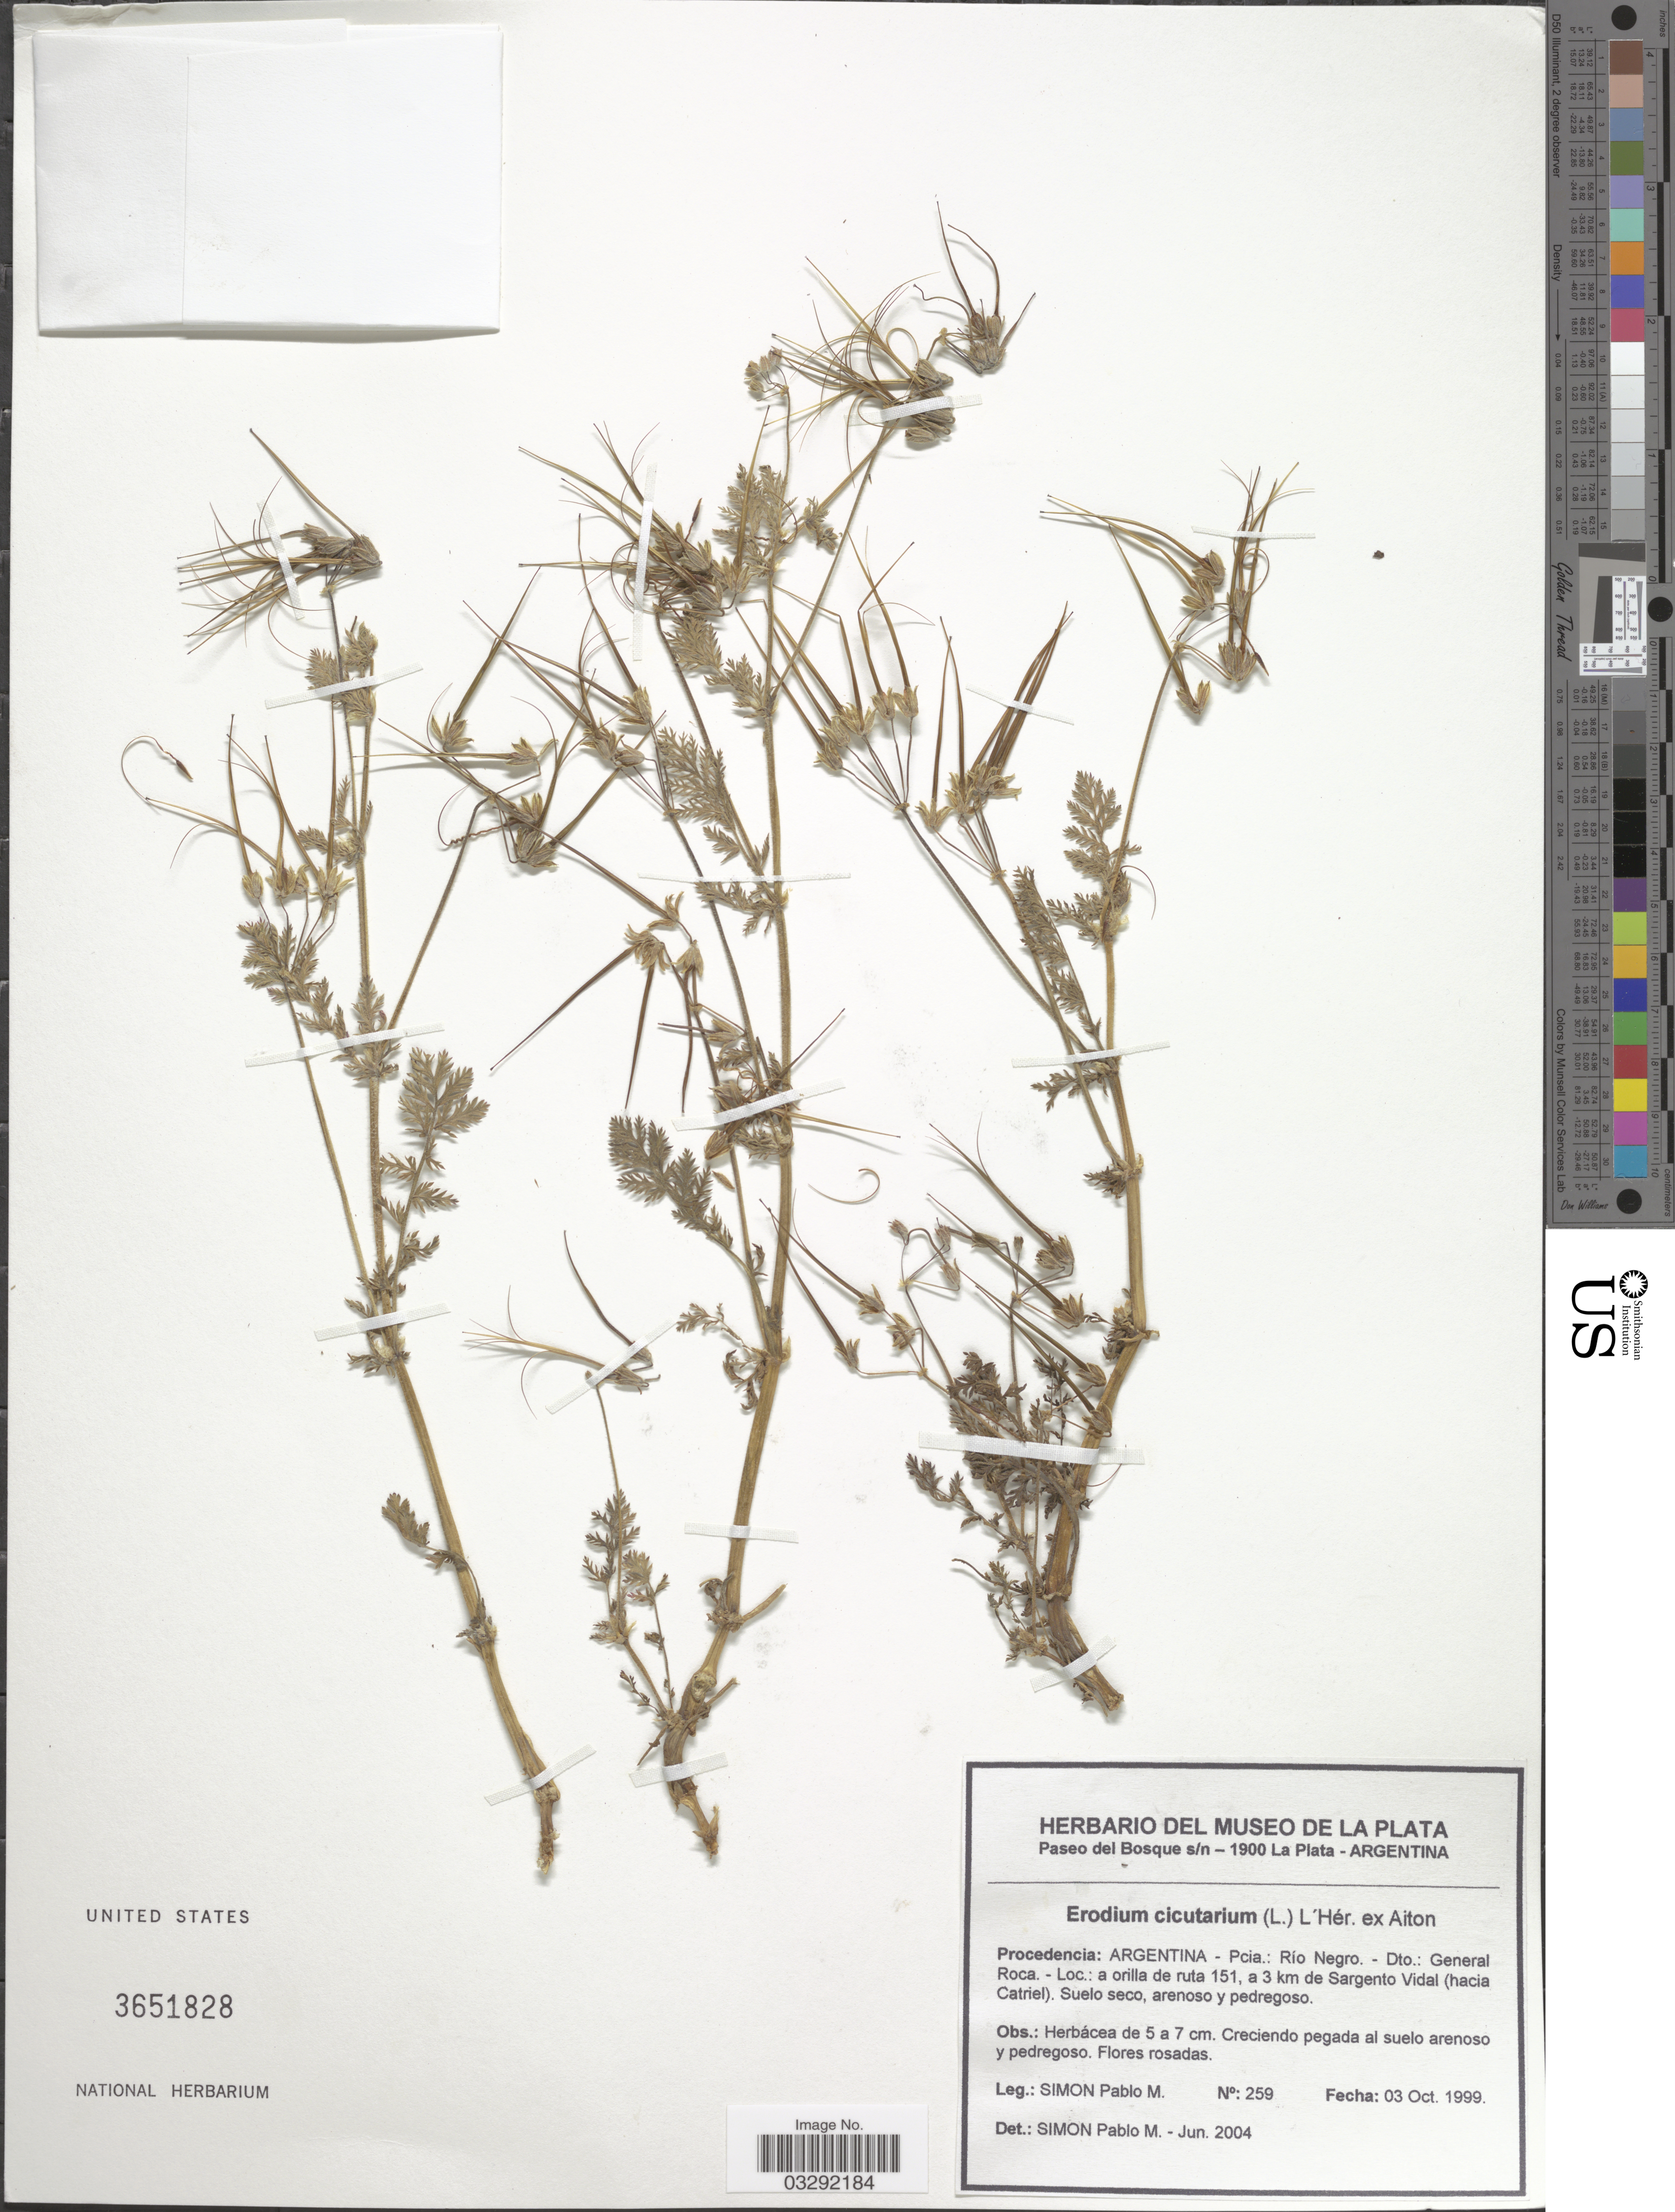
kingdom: Plantae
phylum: Tracheophyta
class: Magnoliopsida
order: Geraniales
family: Geraniaceae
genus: Erodium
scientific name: Erodium cicutarium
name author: (L.) L'Hér.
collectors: S. Pablo M.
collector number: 259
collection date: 1999-10-03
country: Argentina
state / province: Rio Negro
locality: Procedencia: Argentina - Pcia.: Río Negro. - Dto.: General Roca. A orilla de ruta 151, a 3 km de Sargento Vidal (hacia Catriel).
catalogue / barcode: US 3651828